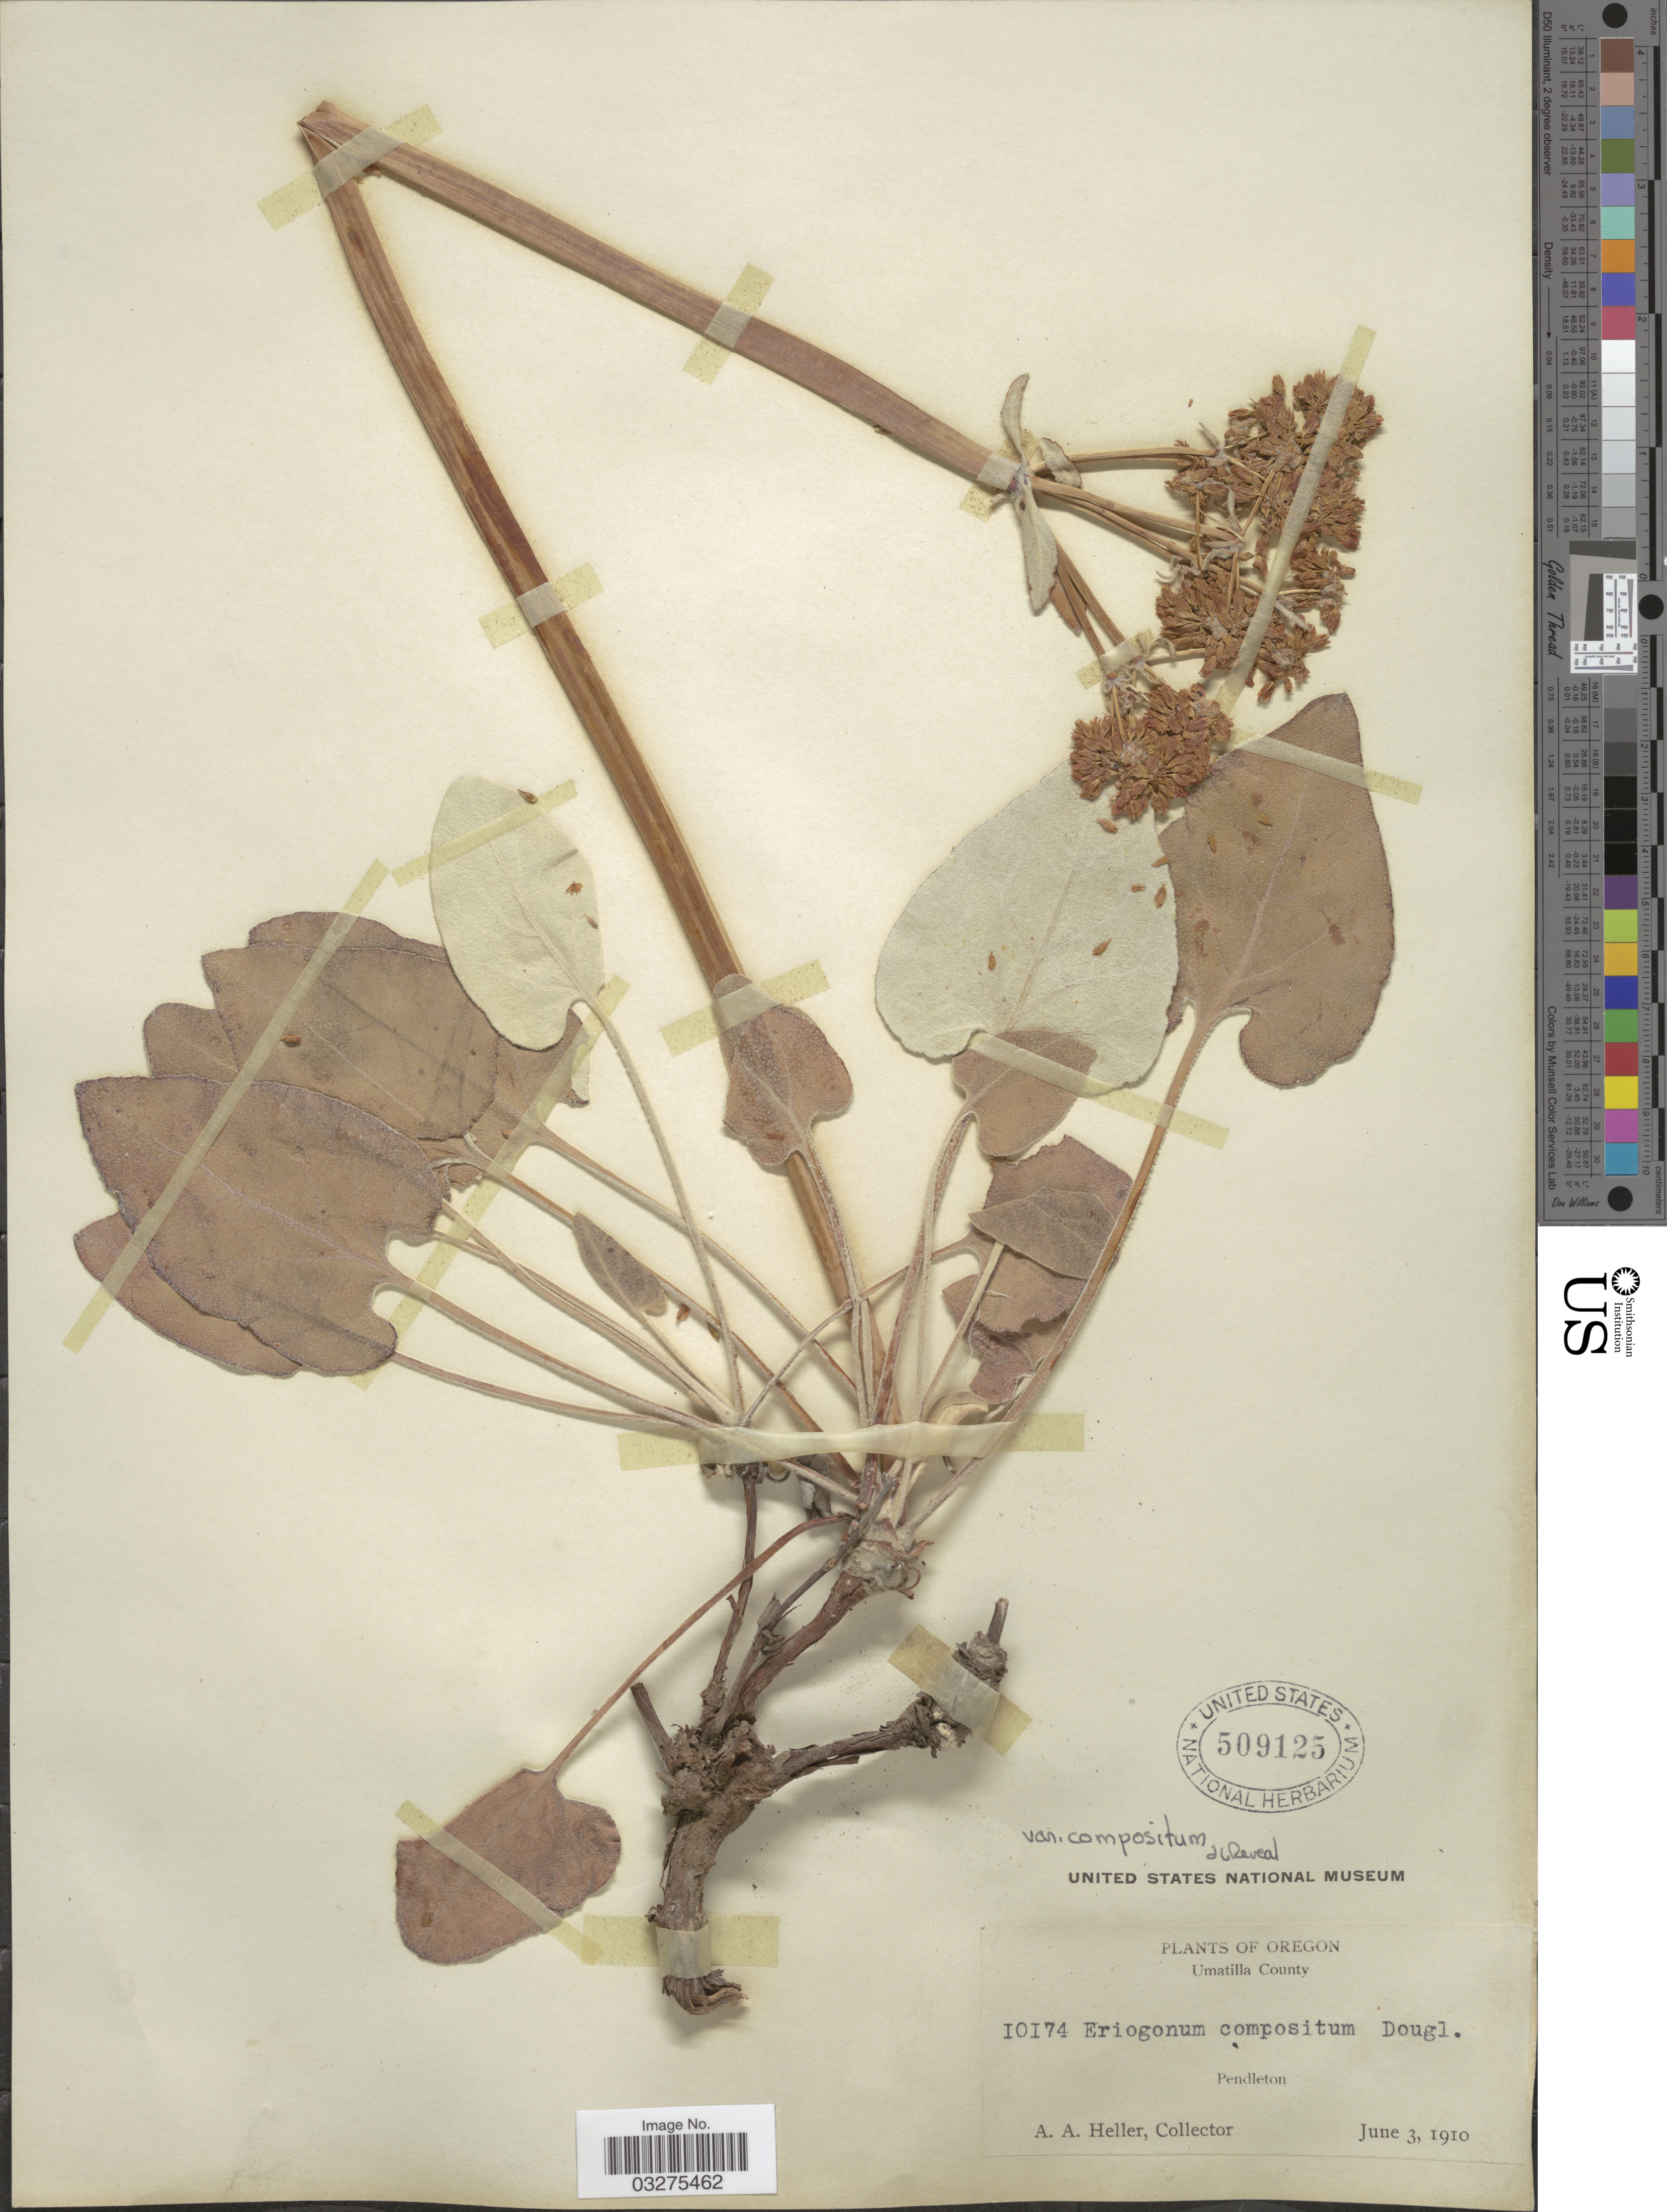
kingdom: Plantae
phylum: Tracheophyta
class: Magnoliopsida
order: Caryophyllales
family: Polygonaceae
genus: Eriogonum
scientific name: Eriogonum compositum var. compositum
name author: Douglas ex Benth.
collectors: A. A. Heller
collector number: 10174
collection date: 1910-06-03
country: United States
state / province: Oregon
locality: Umatilla County. Pendleton.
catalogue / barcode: US 509125